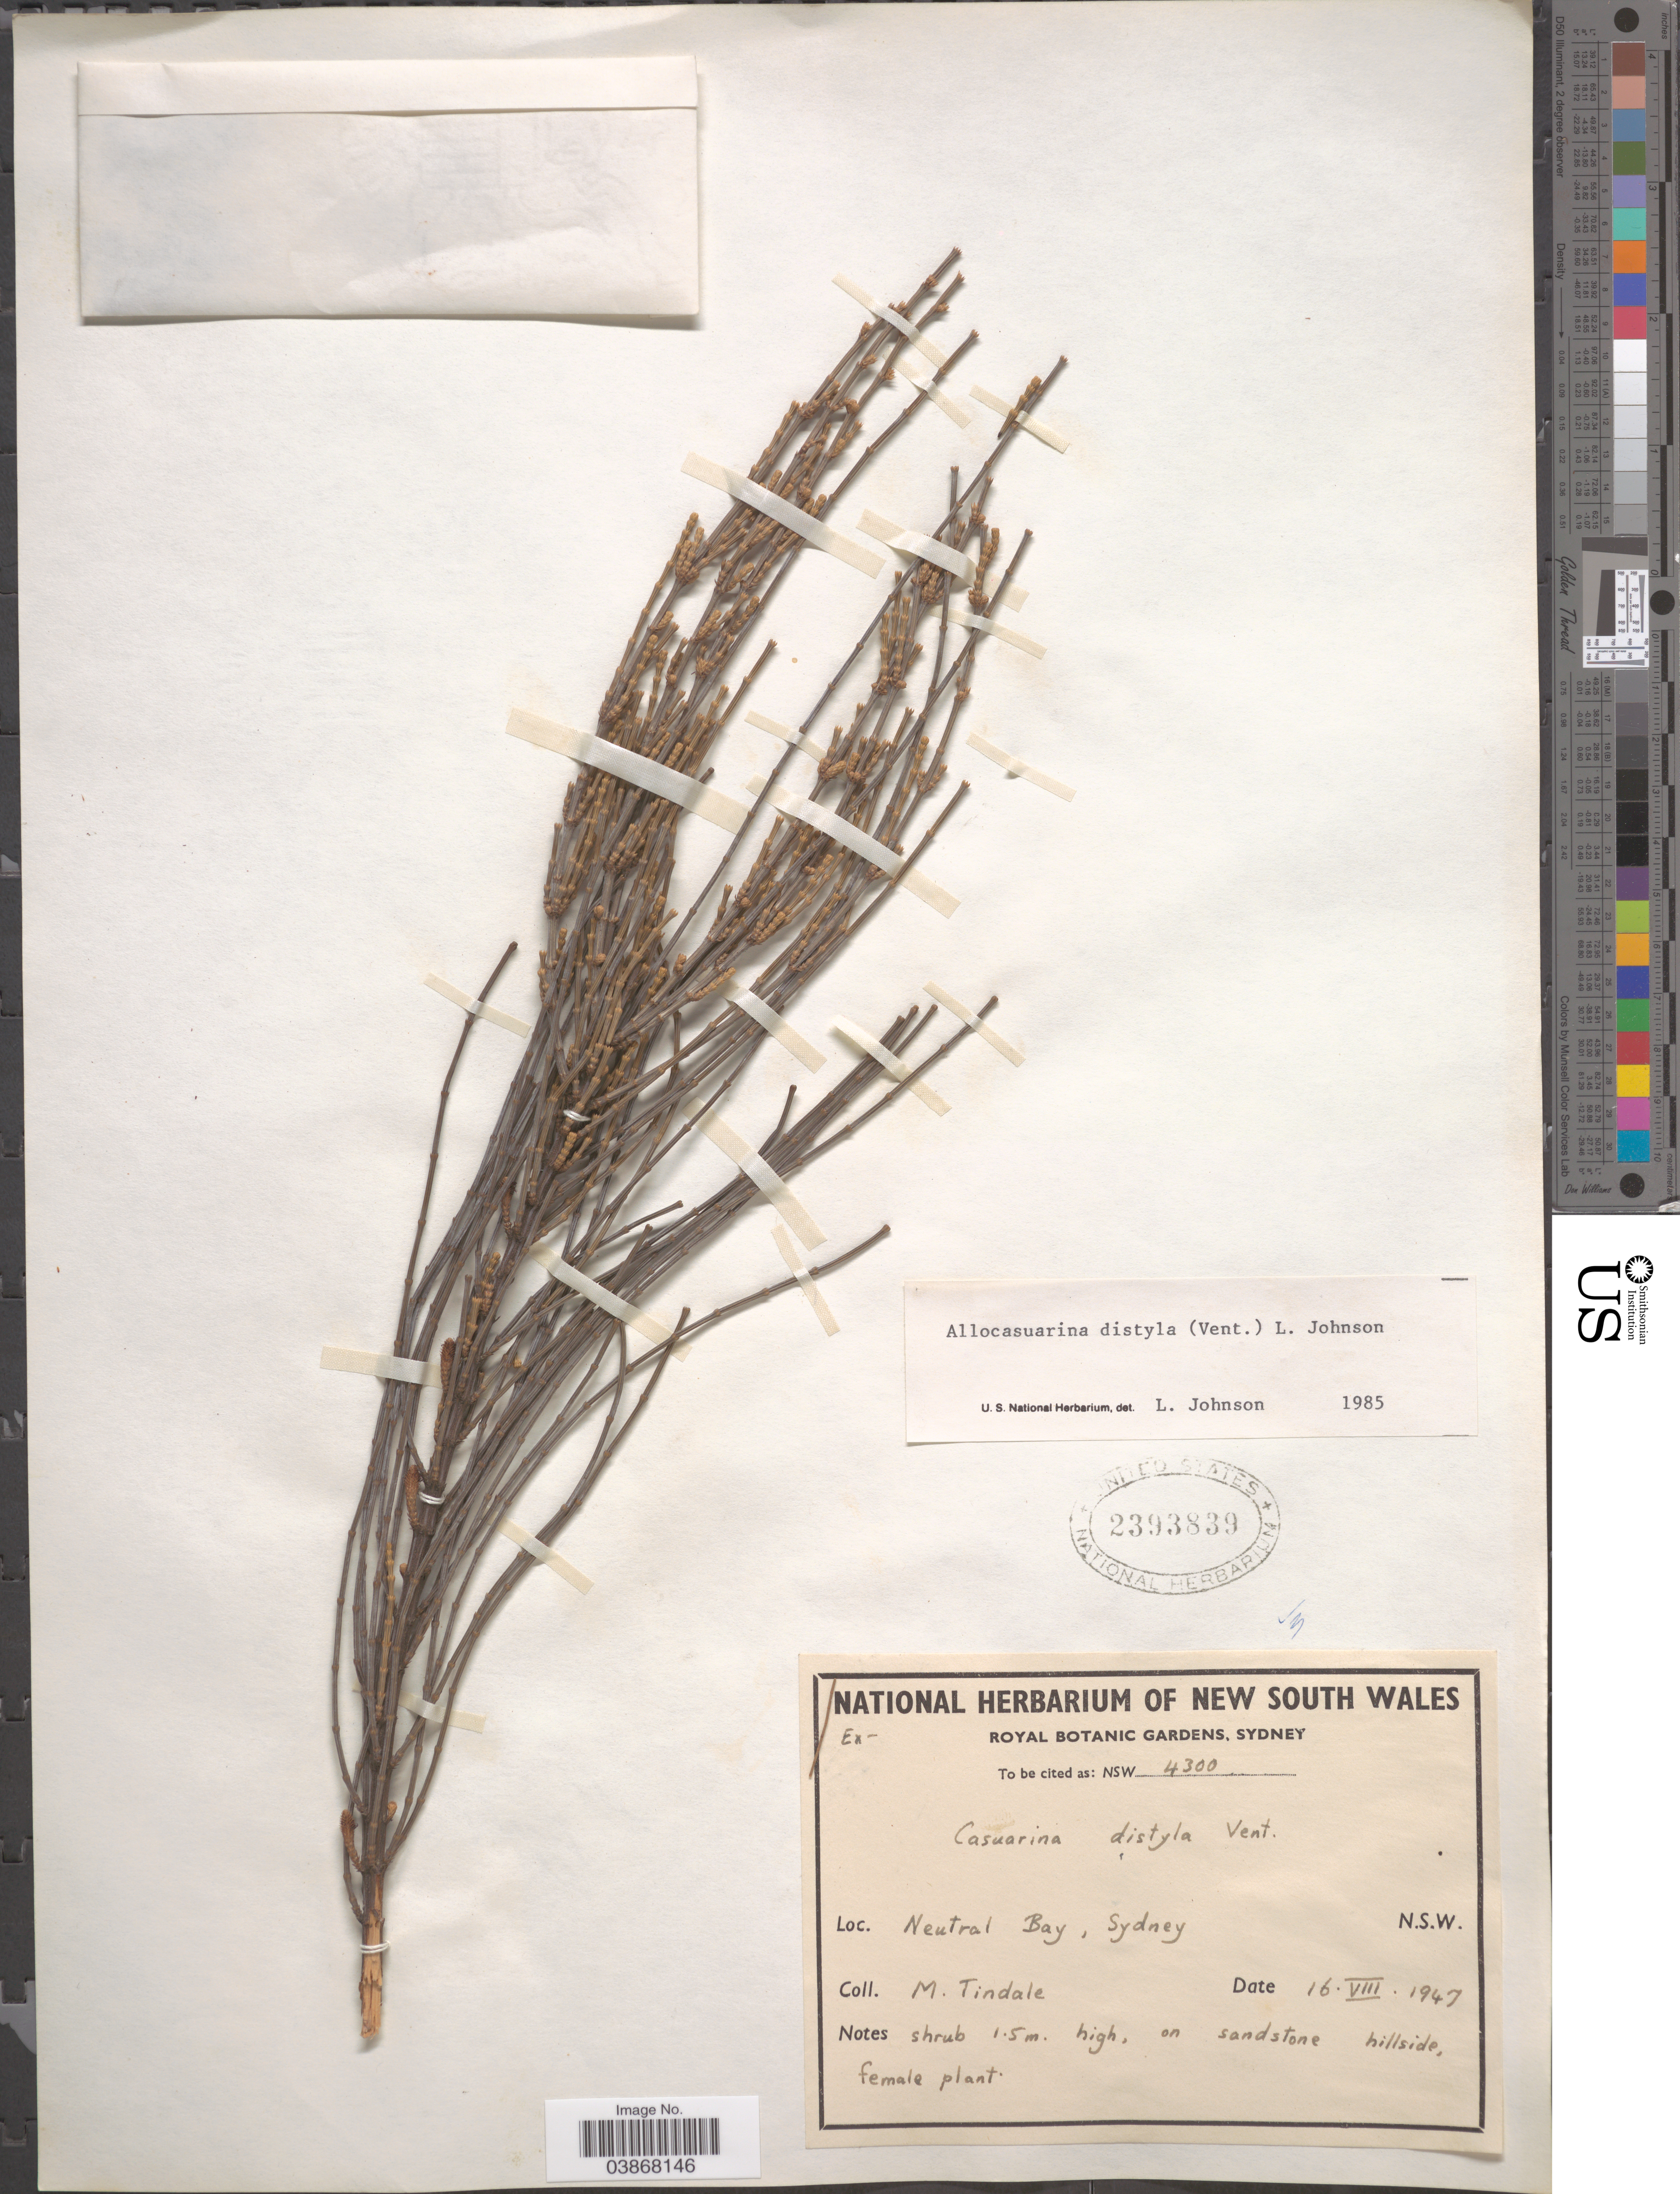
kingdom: Plantae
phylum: Tracheophyta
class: Magnoliopsida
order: Fagales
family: Casuarinaceae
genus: Allocasuarina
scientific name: Allocasuarina distyla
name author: (Vent.) L.A.S. Johnson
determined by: Johnson, L. A. S.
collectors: M. D. Tindale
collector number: NSW 4300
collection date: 1947-08-16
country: Australia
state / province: New South Wales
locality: Neutral Bay, Sydney.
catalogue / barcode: US 2393839